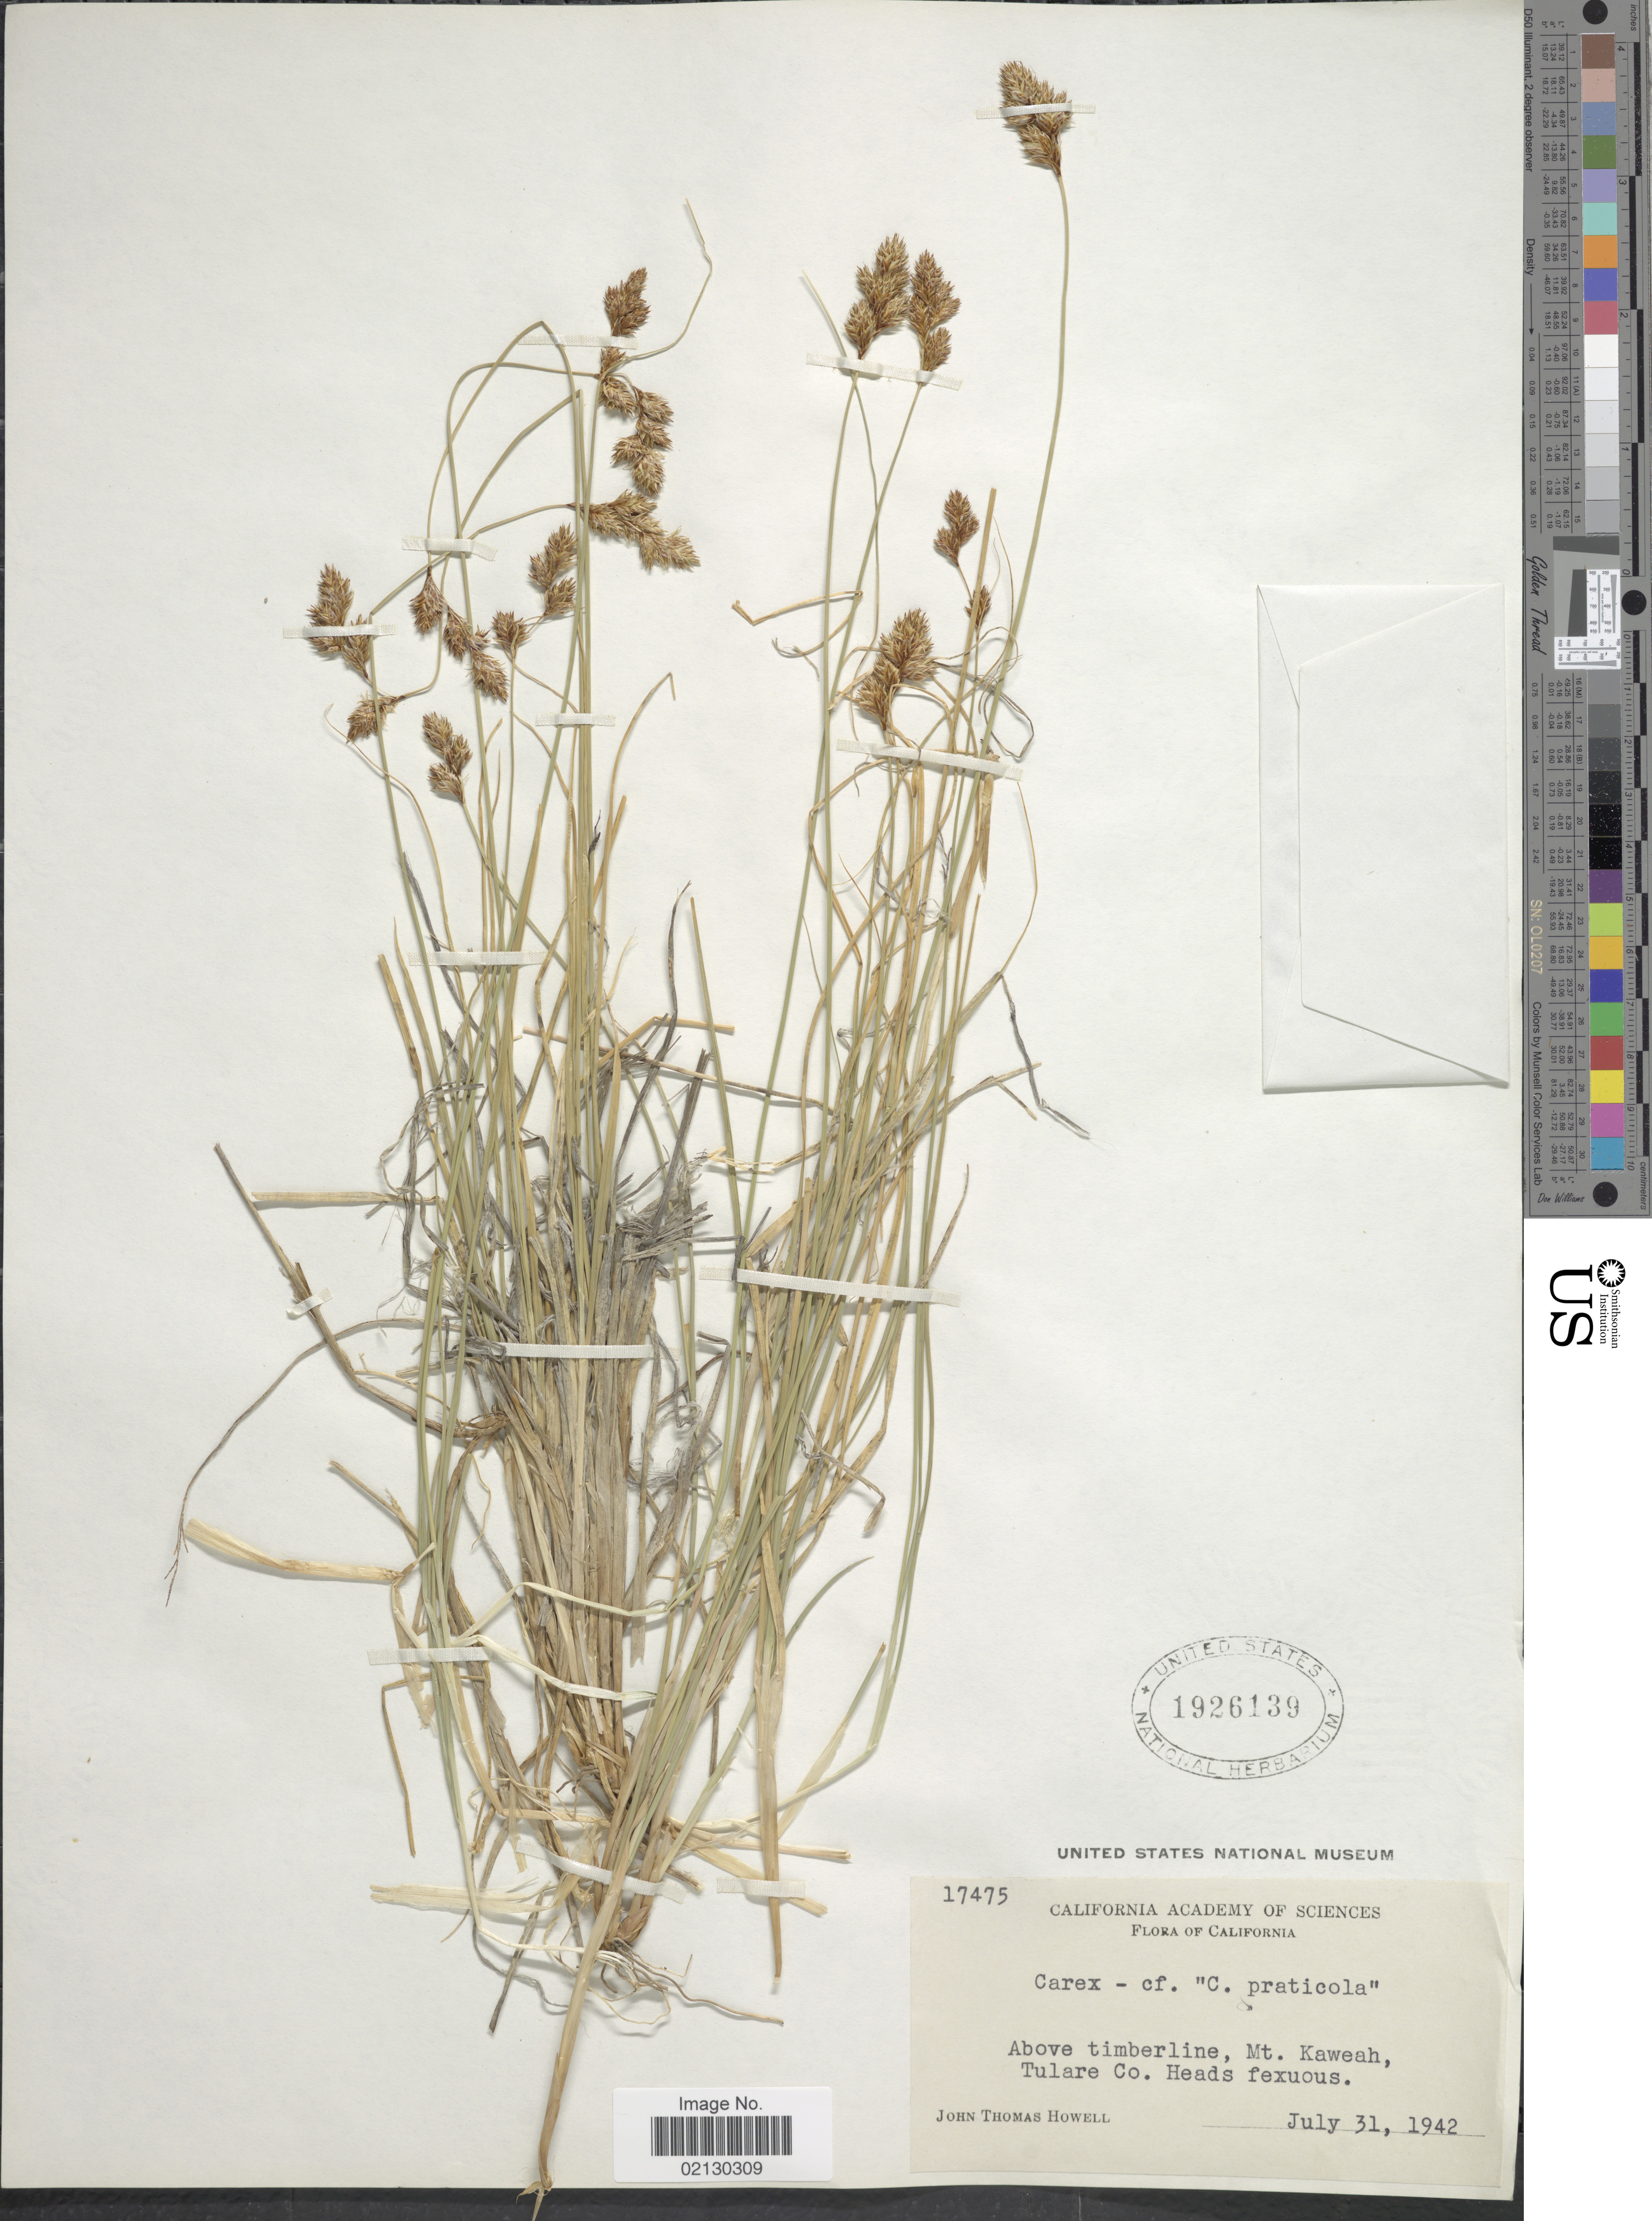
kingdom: Plantae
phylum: Tracheophyta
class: Liliopsida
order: Poales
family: Cyperaceae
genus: Carex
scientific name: Carex praticola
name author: Rydb.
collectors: J. T. Howell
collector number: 17475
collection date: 1942-07-31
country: United States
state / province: California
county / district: Tulare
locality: Above timberline, Mt. Kaweah, Tulare Co.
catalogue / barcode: US 1926139